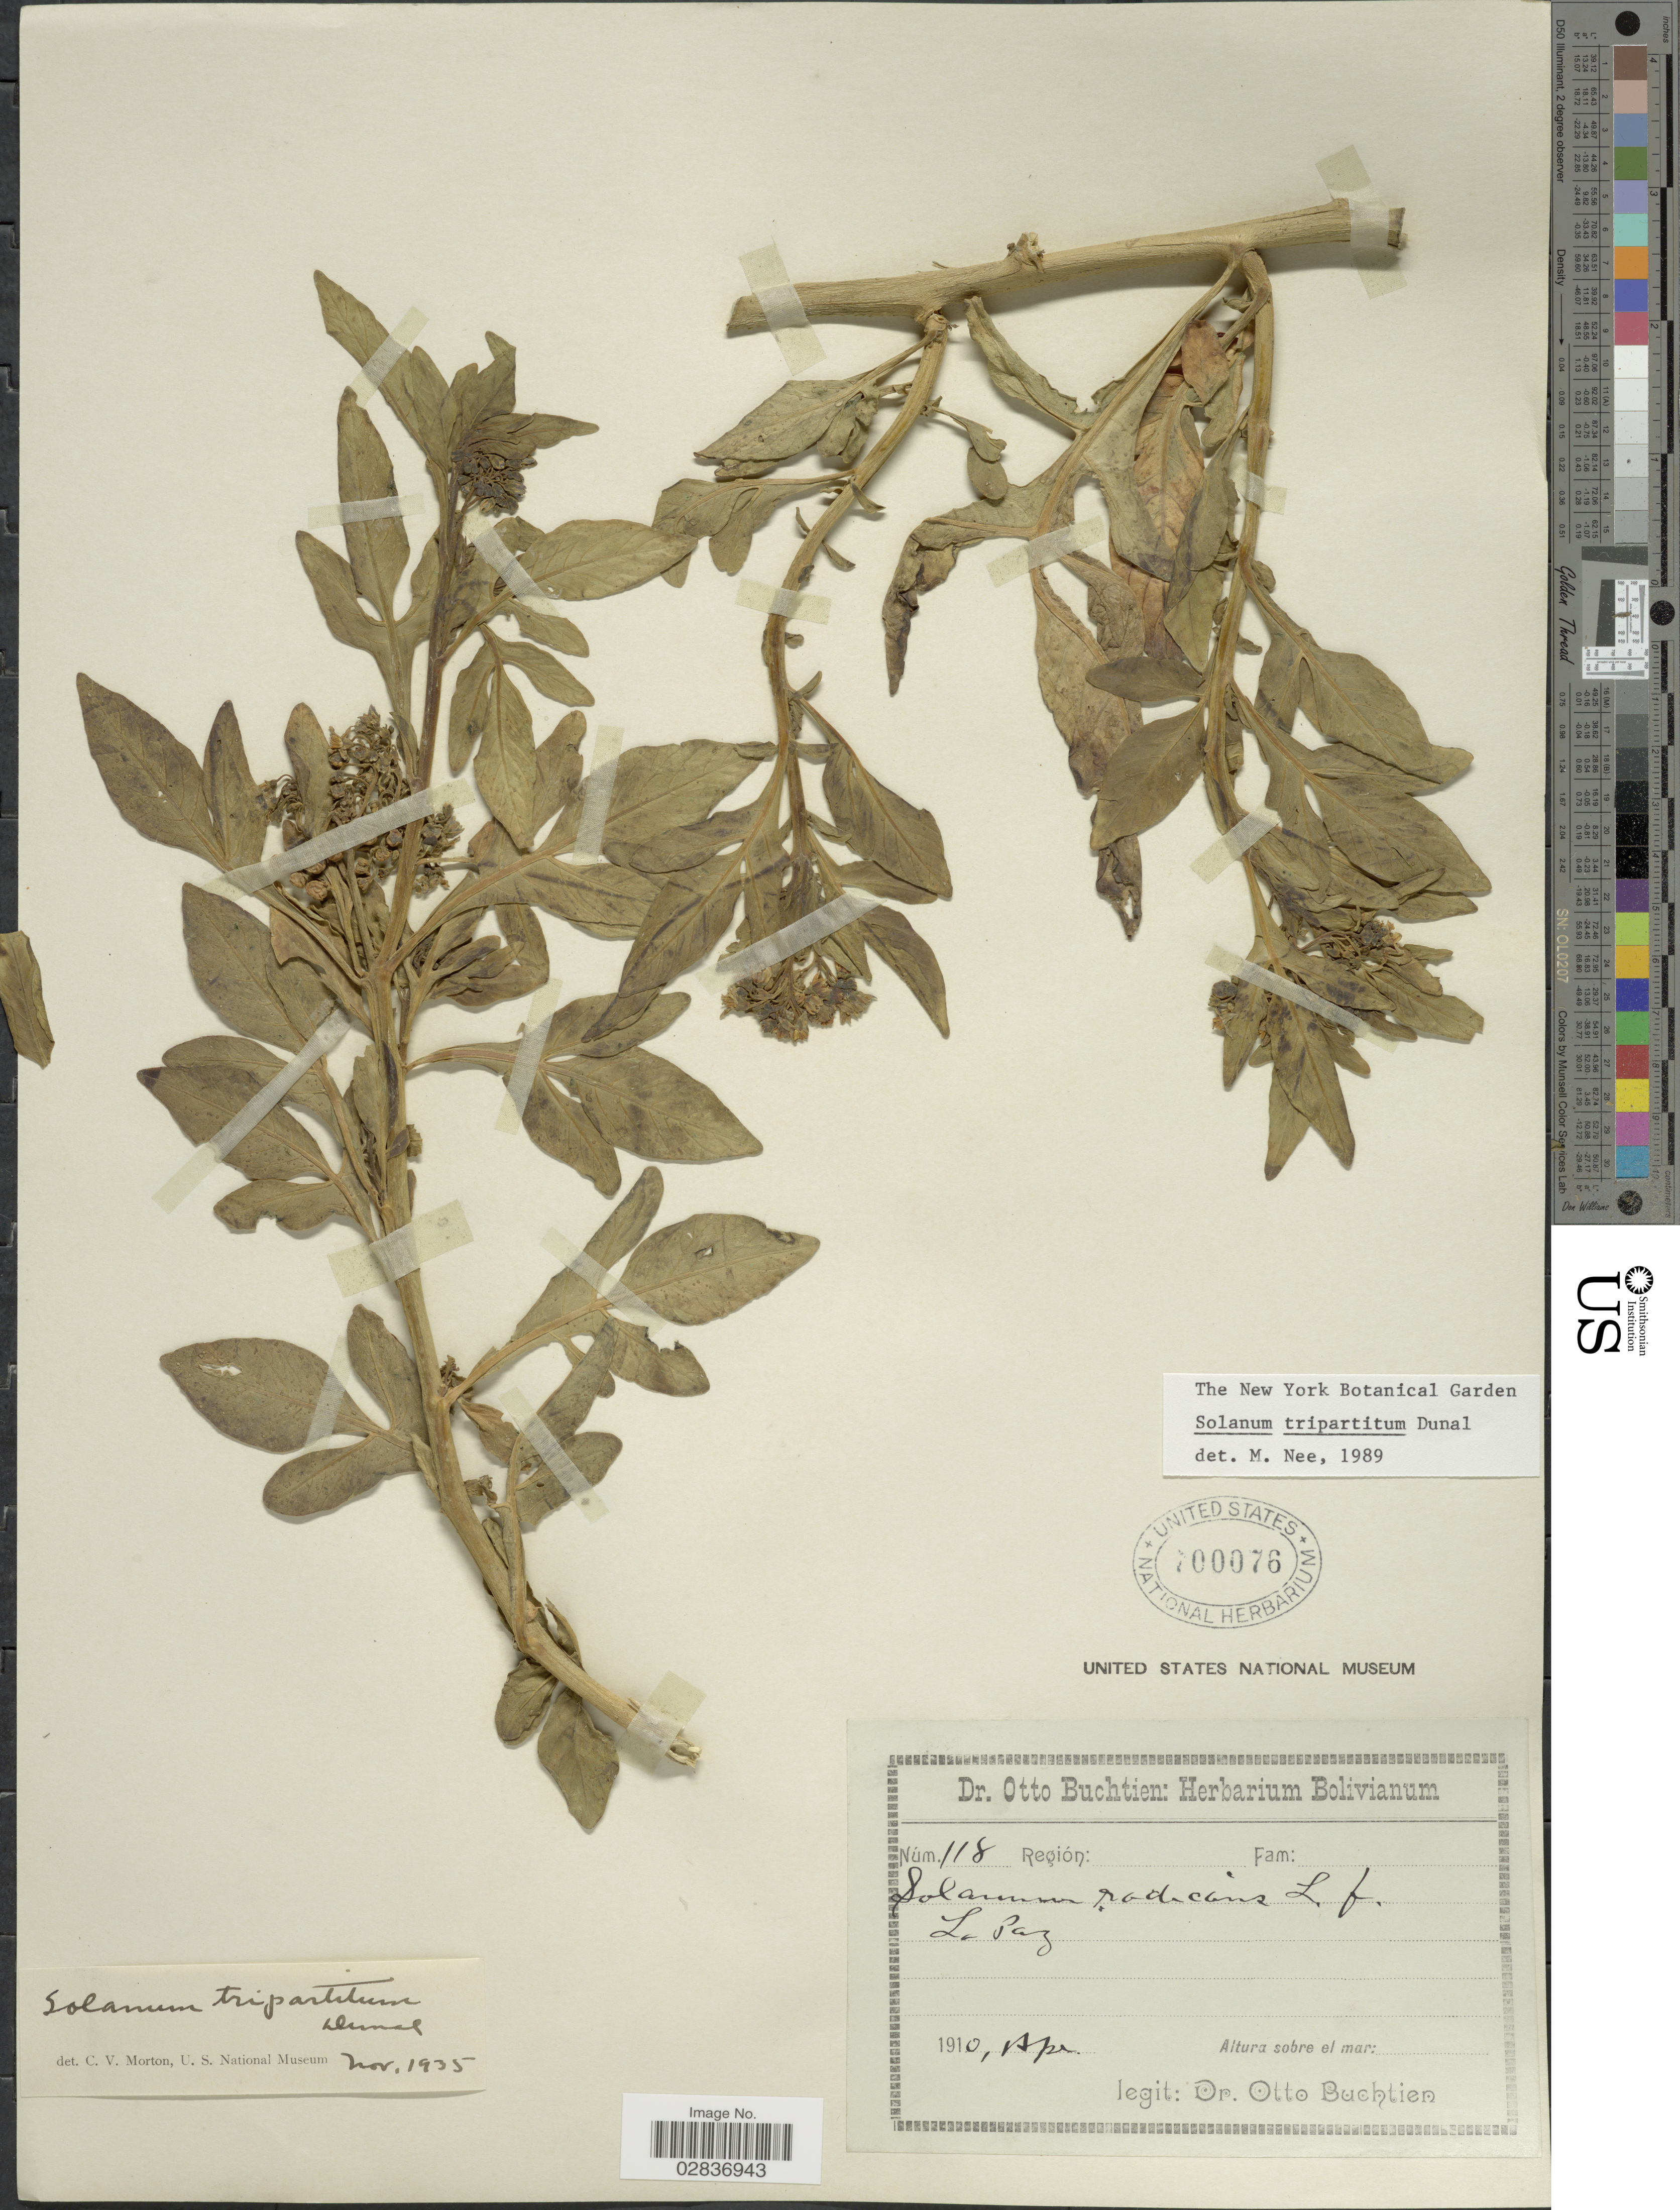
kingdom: Plantae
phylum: Tracheophyta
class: Magnoliopsida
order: Solanales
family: Solanaceae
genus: Solanum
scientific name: Solanum tripartitum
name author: Dunal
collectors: O. Buchtien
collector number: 118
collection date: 1910-09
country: Bolivia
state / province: La Paz